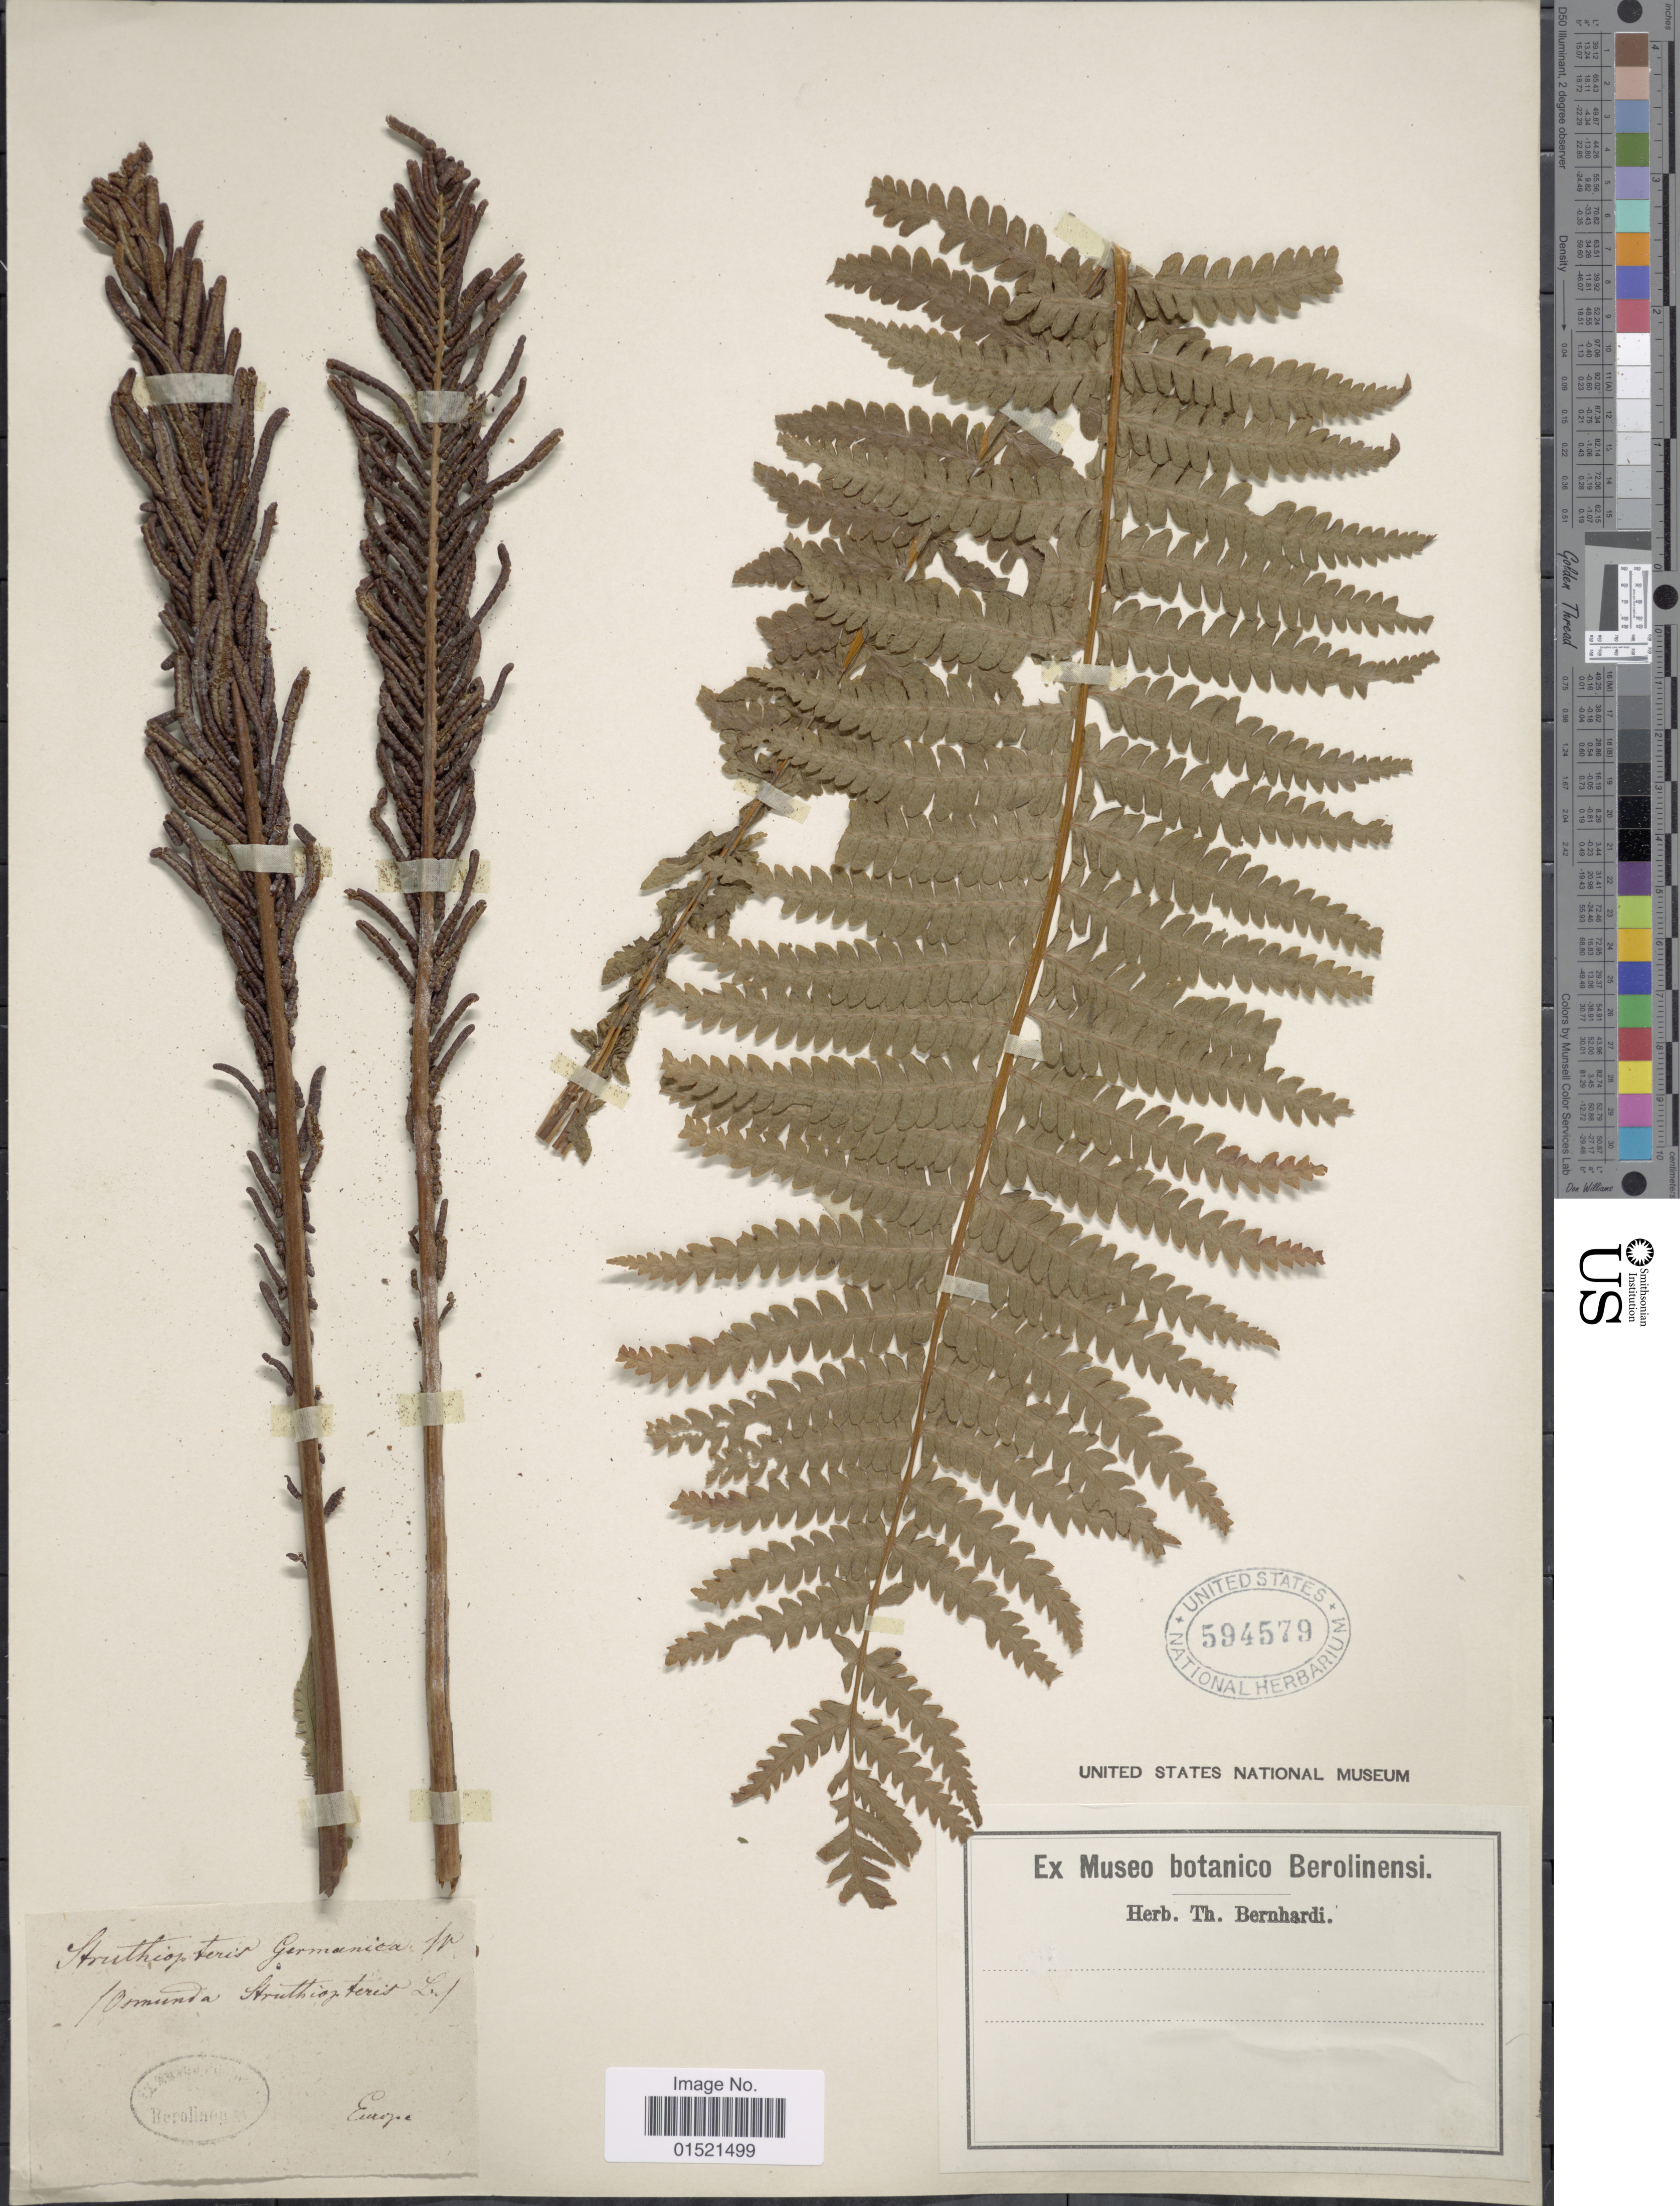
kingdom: Plantae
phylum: Tracheophyta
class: Polypodiopsida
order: Polypodiales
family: Onocleaceae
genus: Matteuccia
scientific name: Matteuccia struthiopteris var. pensylvanica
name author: (Willd.) C.V. Morton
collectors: ex herb. Bernhardi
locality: Europe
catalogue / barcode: US 594579